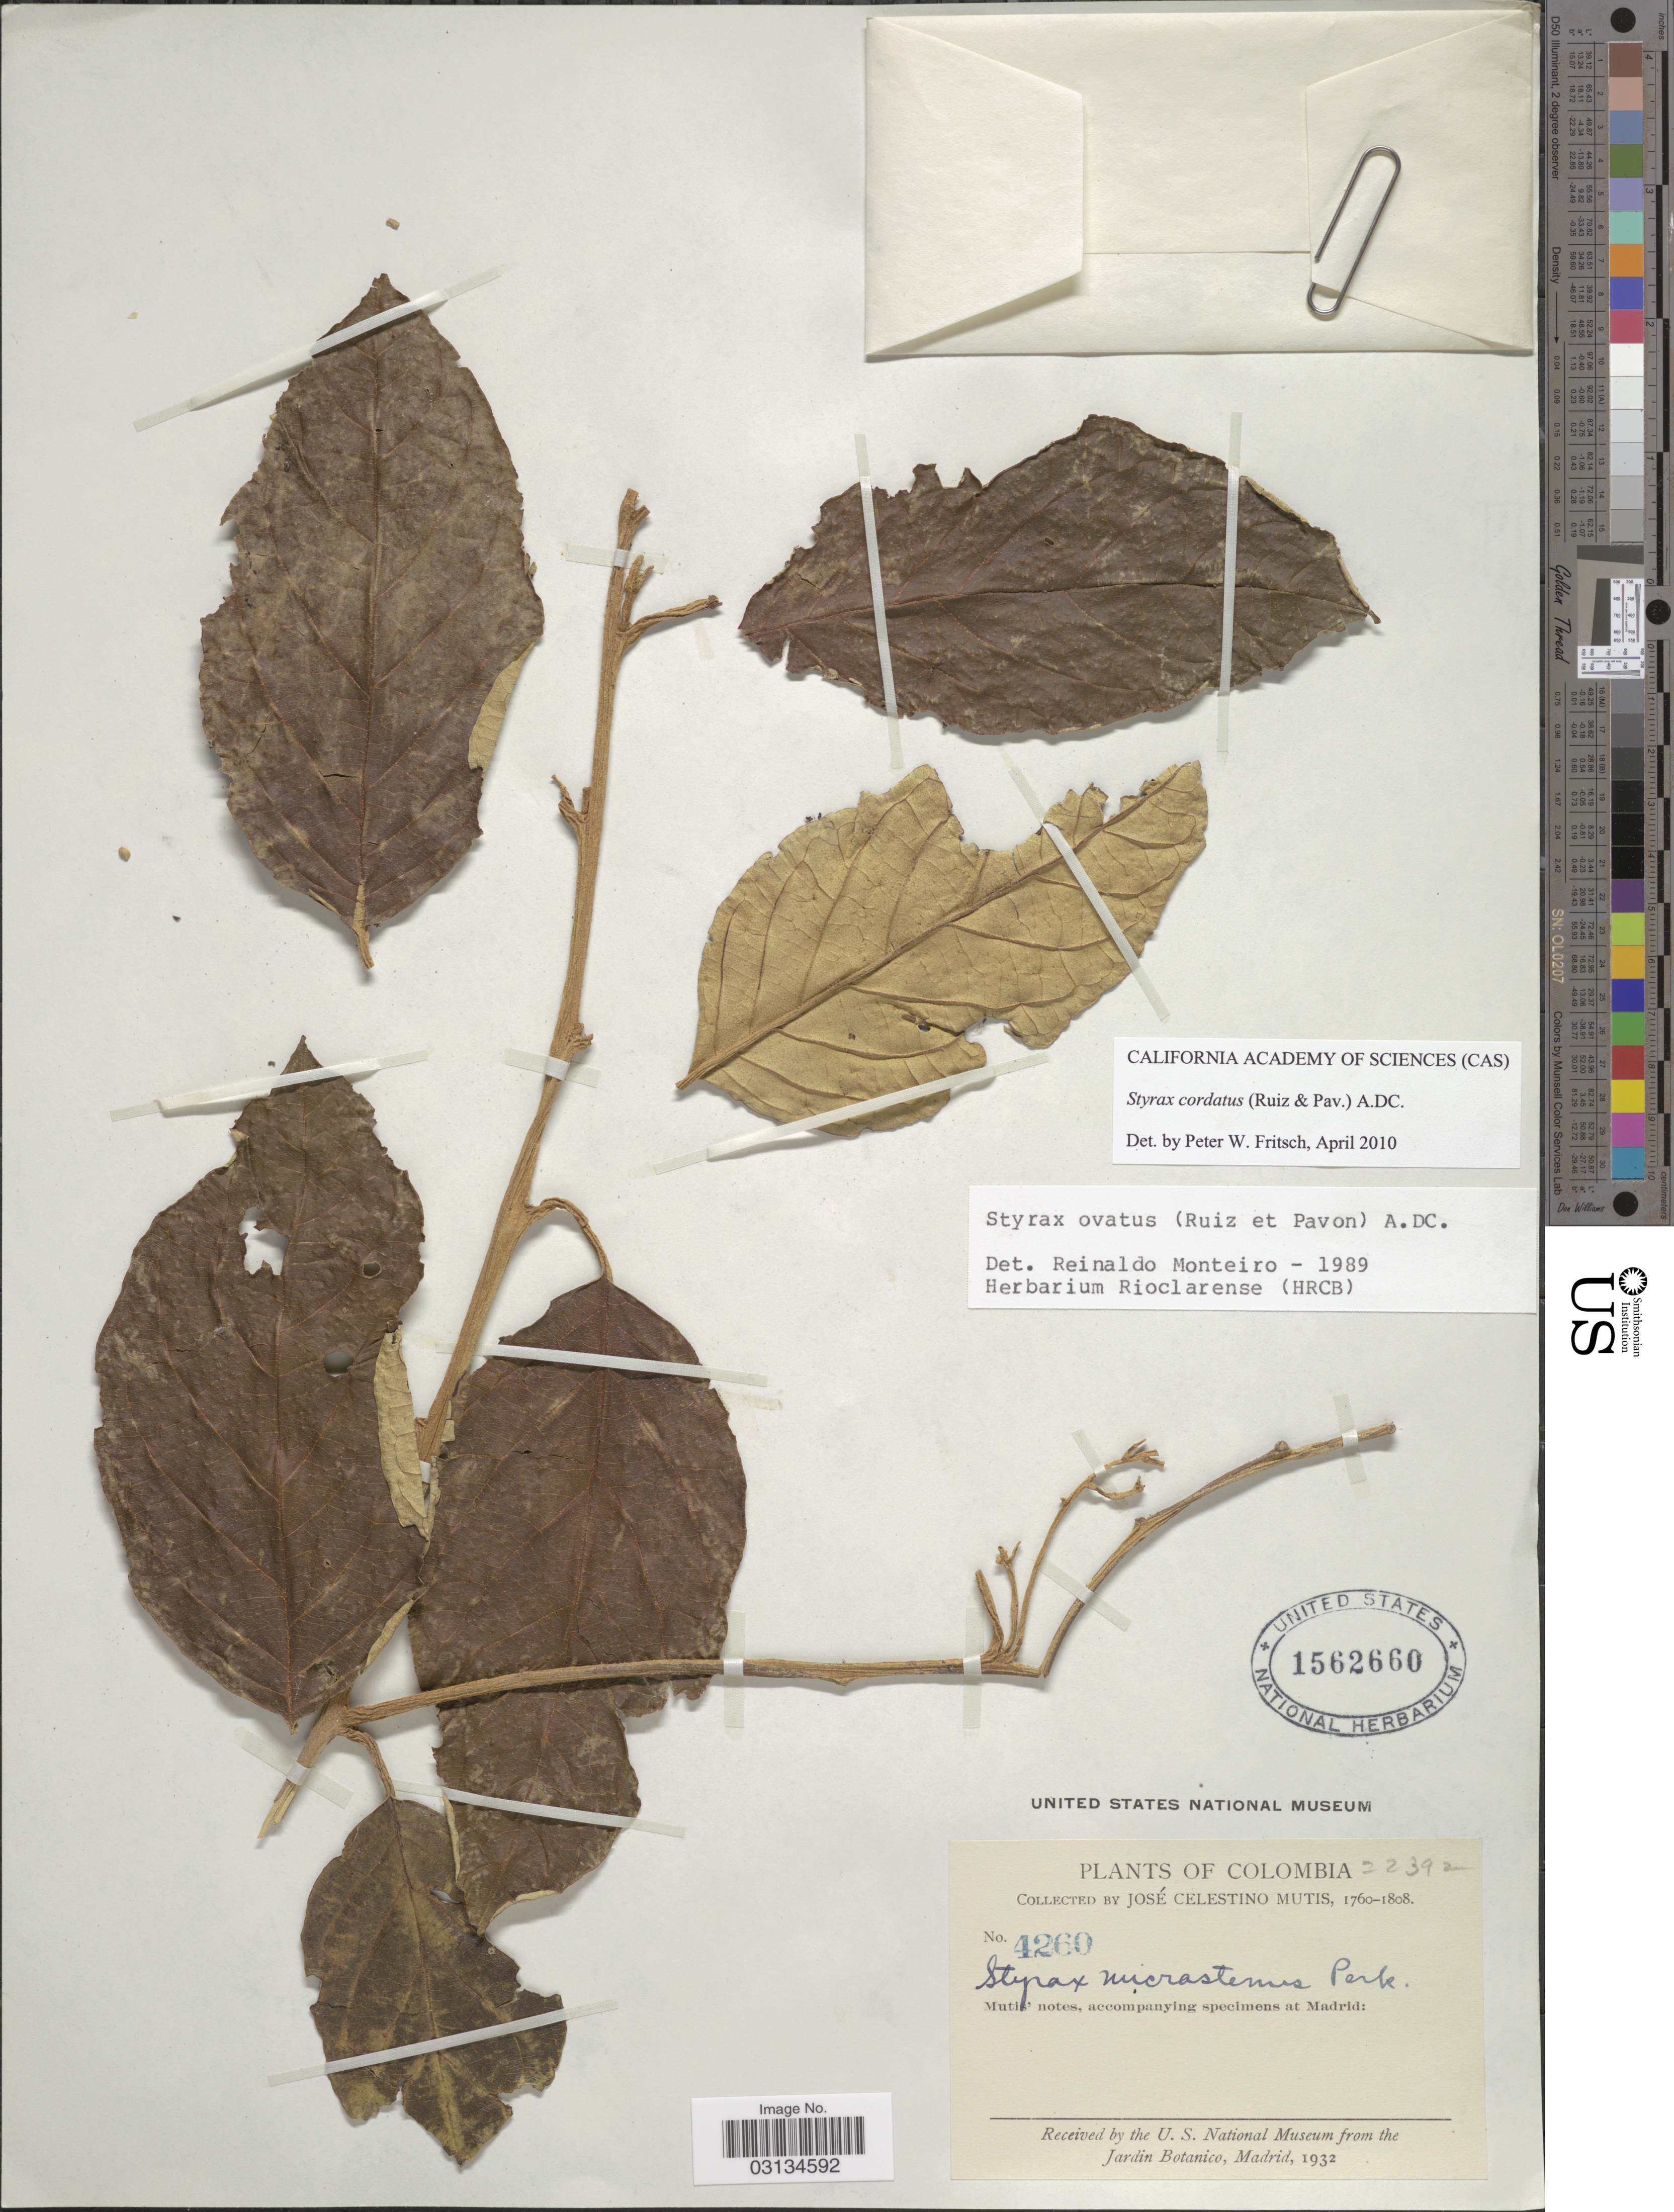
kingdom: Plantae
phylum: Tracheophyta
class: Magnoliopsida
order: Ericales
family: Styracaceae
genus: Styrax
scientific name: Styrax cordatus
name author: (Ruiz & Pav.) A. DC.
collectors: J. C. B. Mutis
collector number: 4260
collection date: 1760/1808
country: Colombia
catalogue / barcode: US 1562660